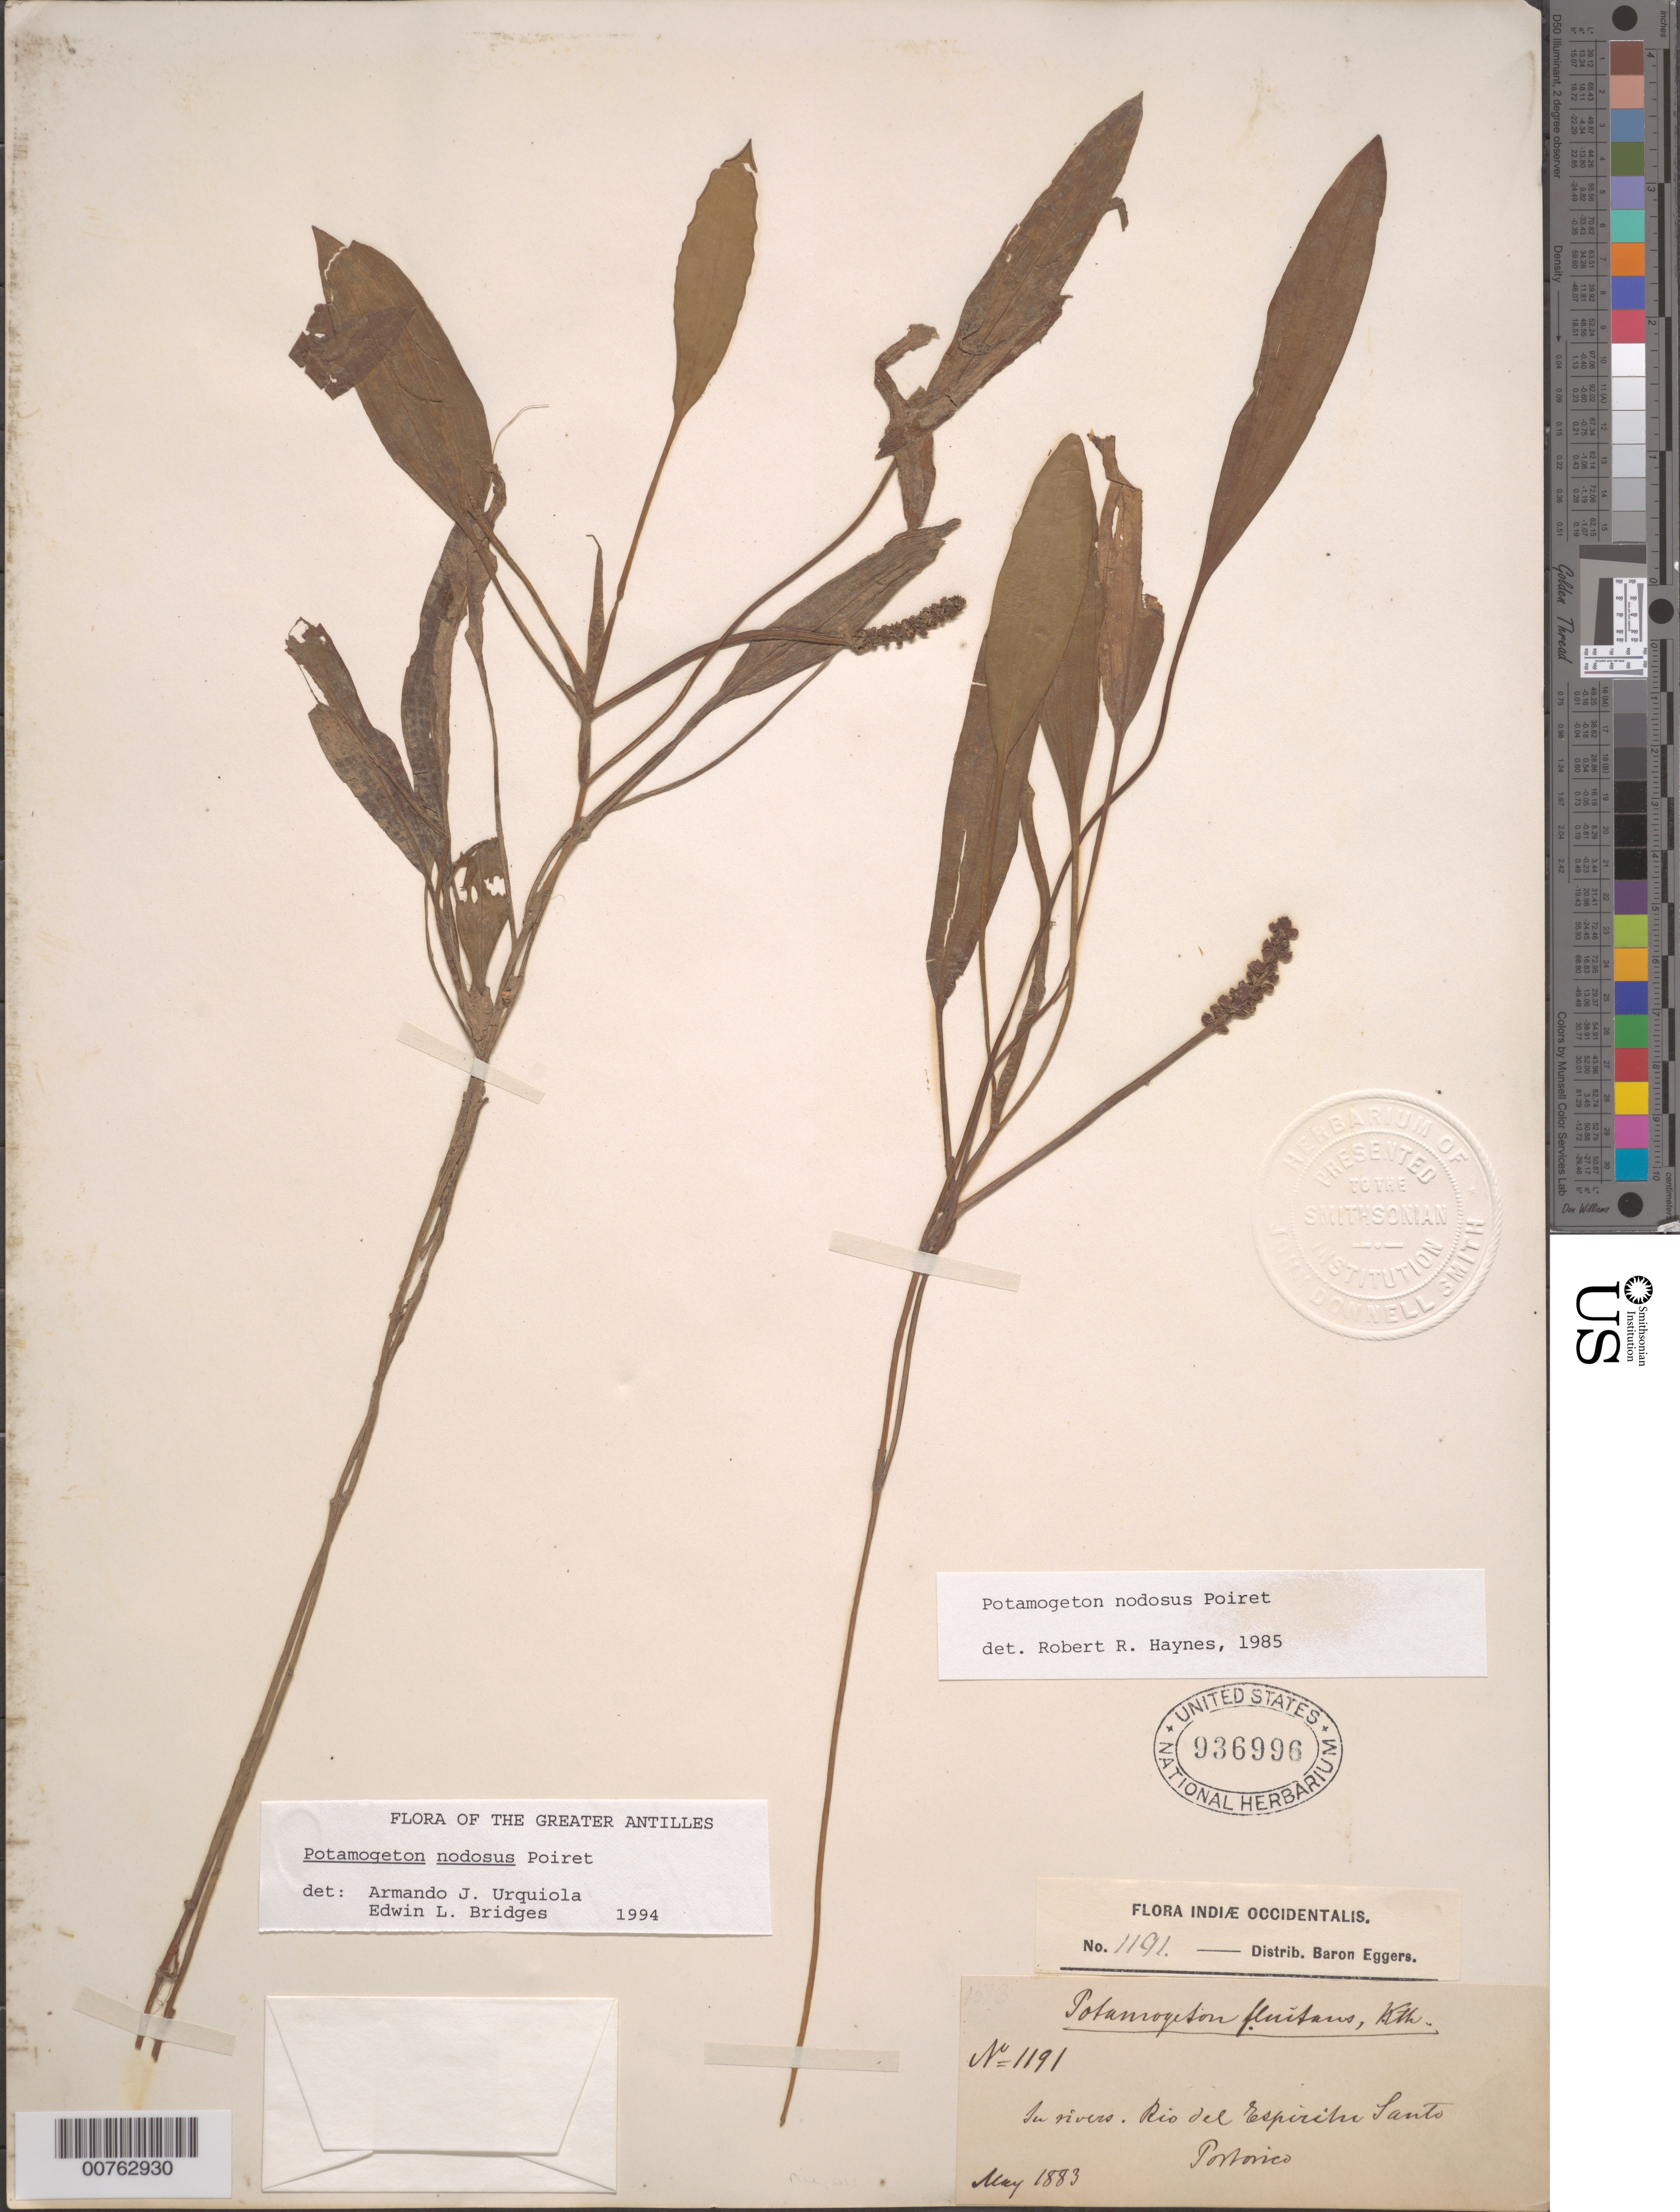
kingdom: Plantae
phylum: Tracheophyta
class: Liliopsida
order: Alismatales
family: Potamogetonaceae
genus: Potamogeton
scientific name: Potamogeton nodosus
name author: Poir.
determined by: Urquiola, A.; Bridges, E. L.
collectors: H. F. A. von Eggers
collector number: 1191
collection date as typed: May 1883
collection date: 1883-05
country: Puerto Rico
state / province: Río Grande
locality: Río del Espiritu Santo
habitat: In rivers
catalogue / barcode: US 936996